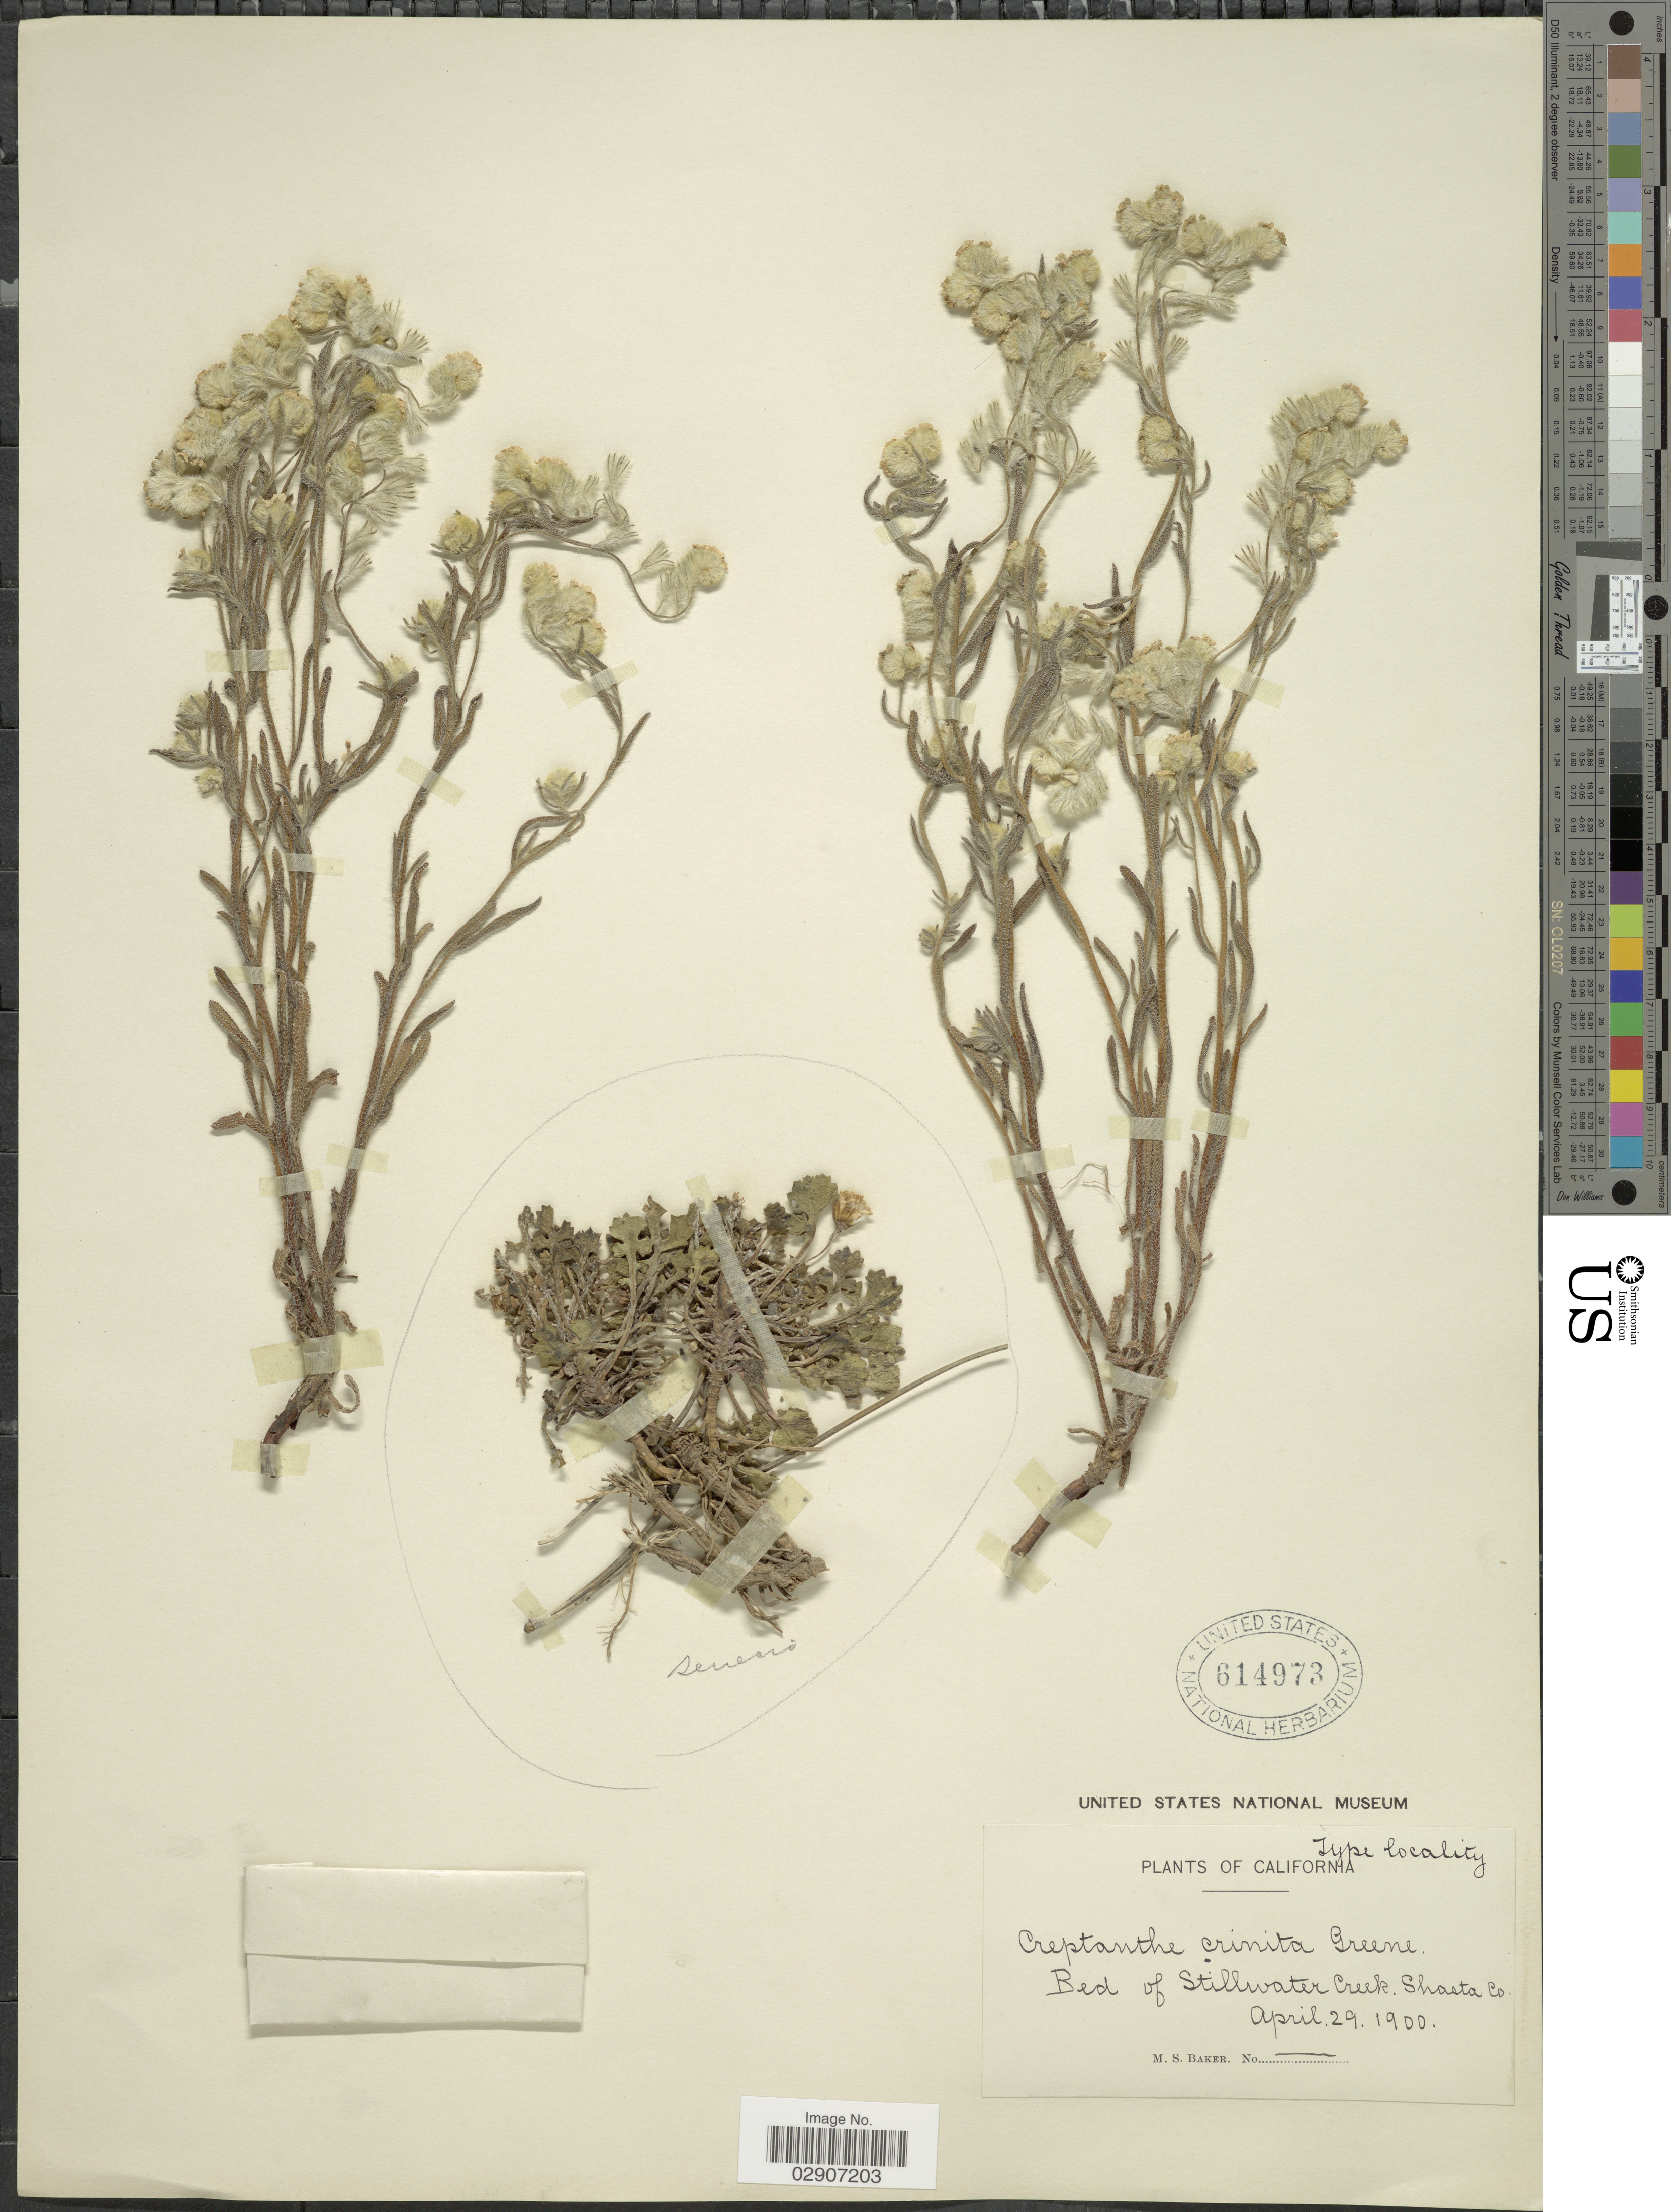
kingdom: Plantae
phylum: Tracheophyta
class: Magnoliopsida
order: Boraginales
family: Boraginaceae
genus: Cryptantha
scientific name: Cryptantha crinita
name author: S.W. Greene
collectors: M. S. Baker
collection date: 1900-04-29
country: United States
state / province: California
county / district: Shasta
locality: Bed of Stillwater Creek, Shasta Co.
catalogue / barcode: US 614973